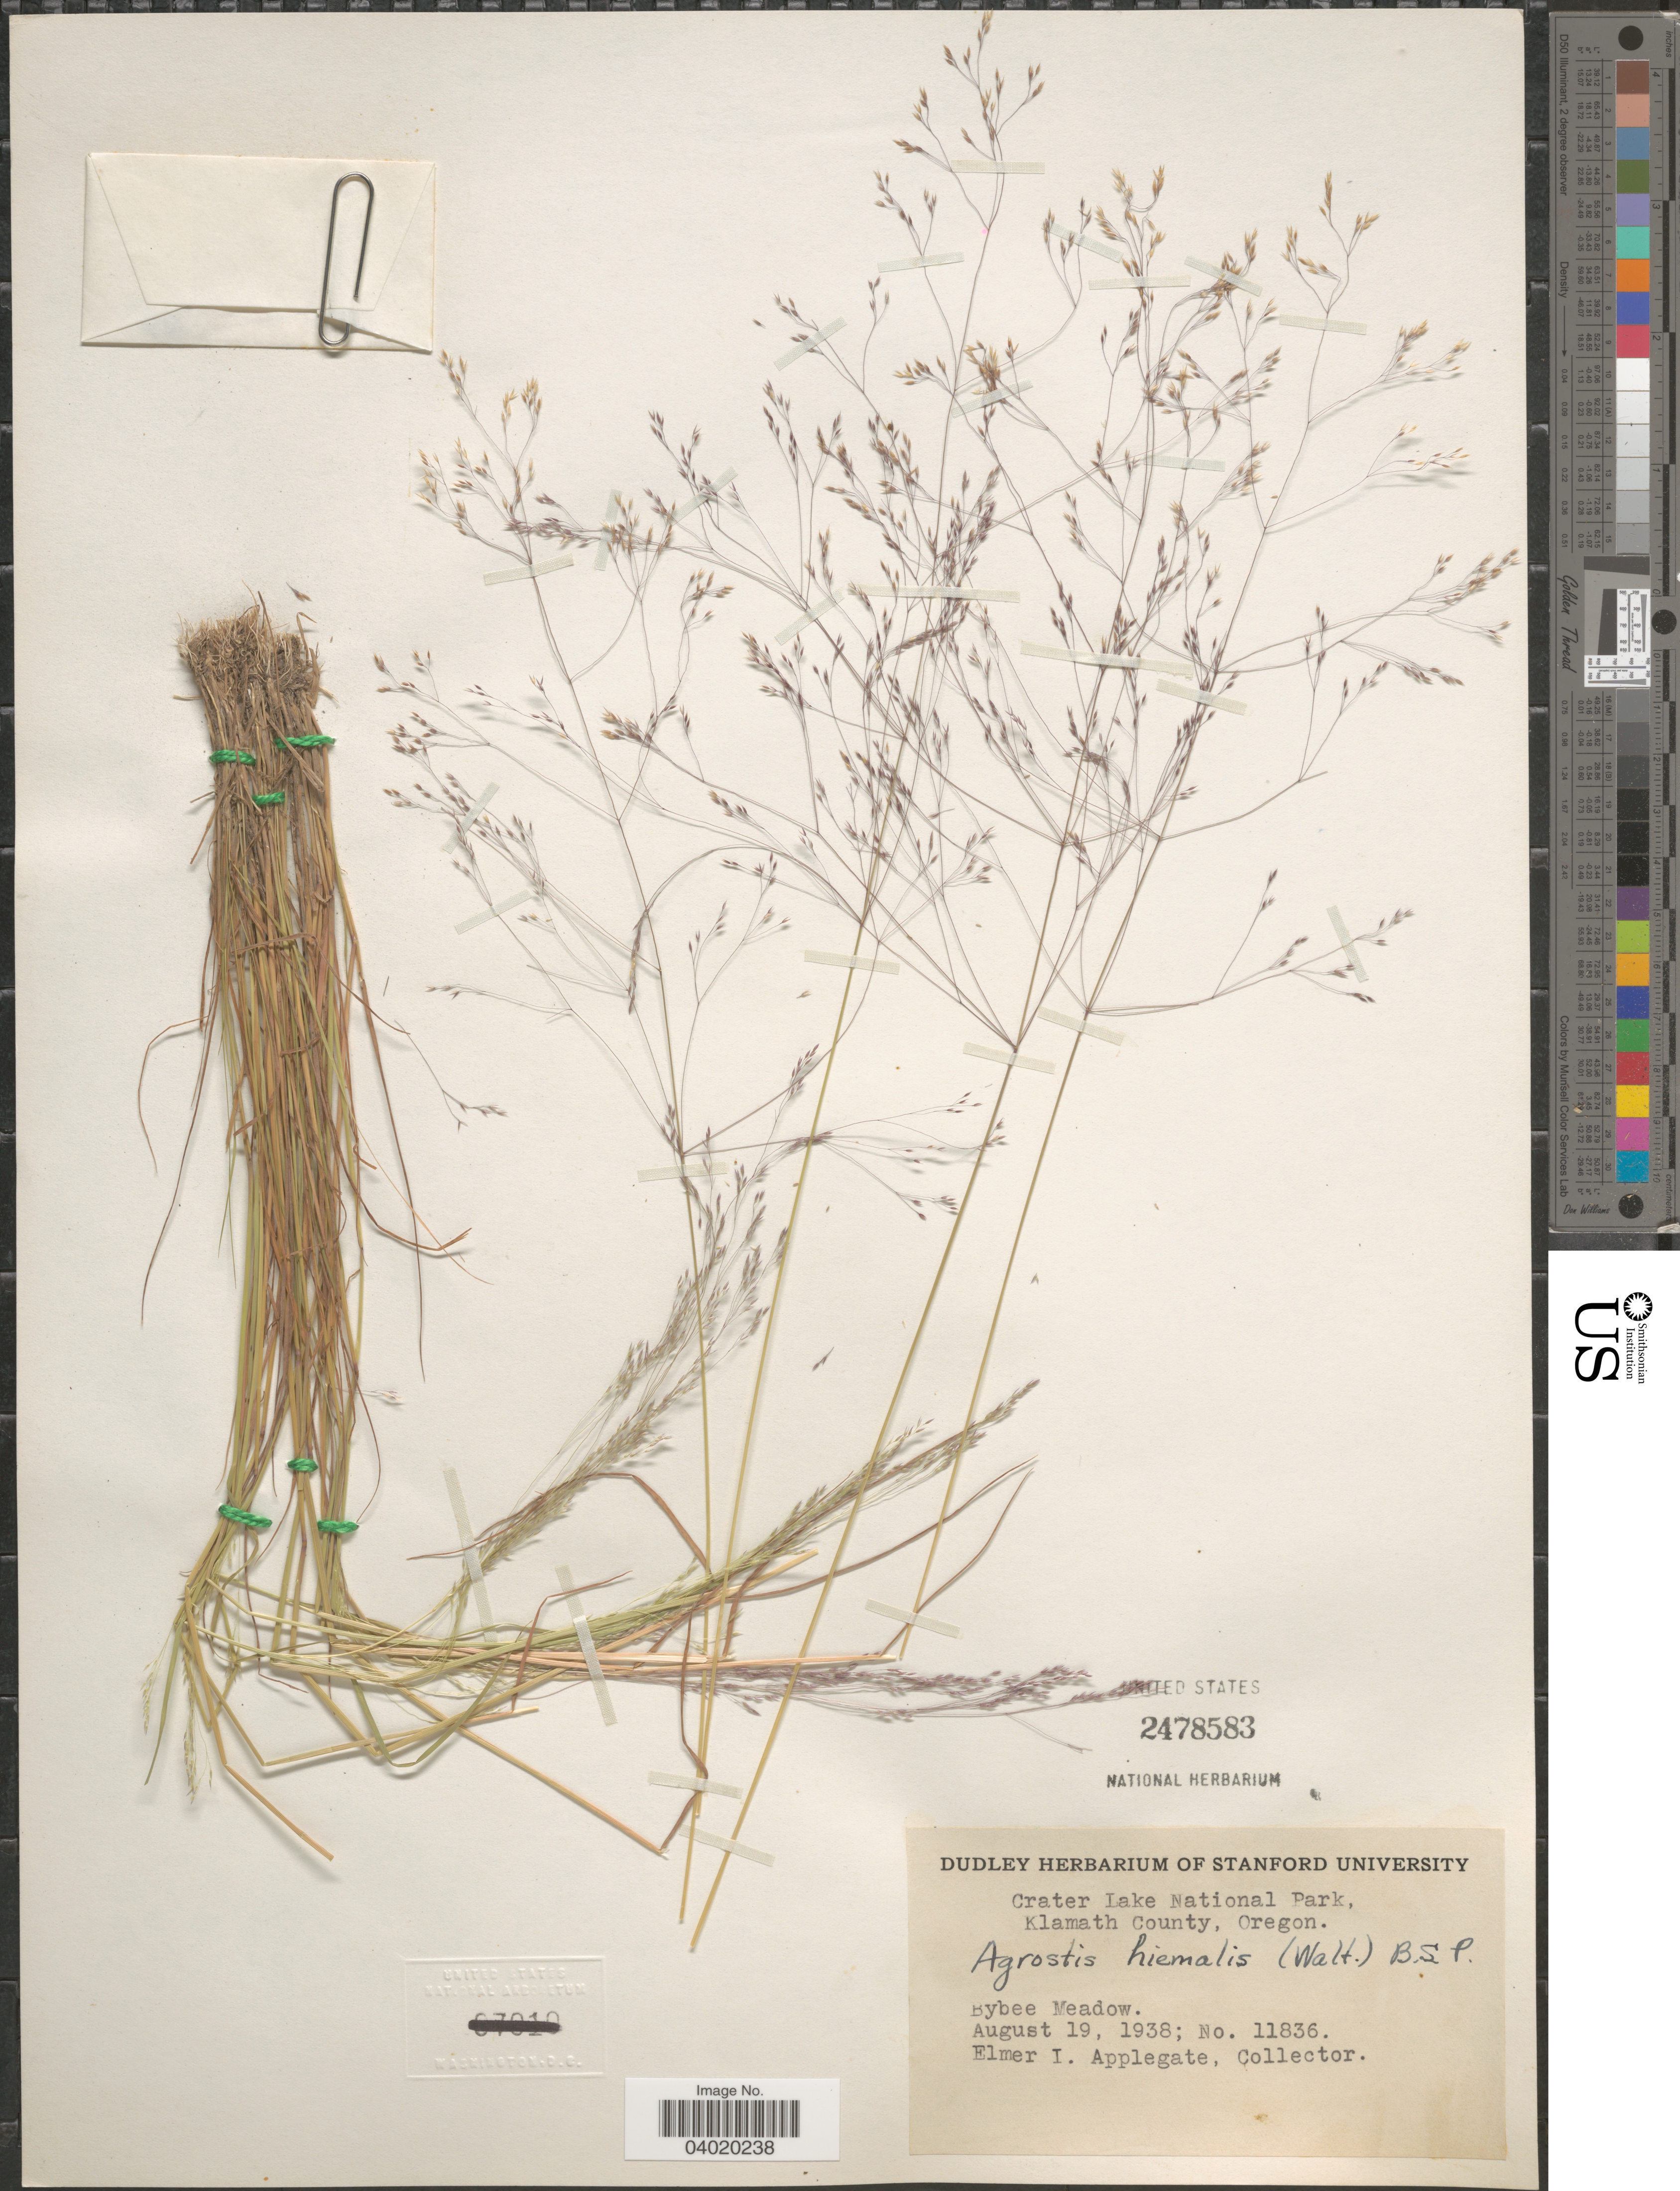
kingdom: Plantae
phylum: Tracheophyta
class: Liliopsida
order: Poales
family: Poaceae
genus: Agrostis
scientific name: Agrostis hyemalis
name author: (Walter) Britton et al.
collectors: E. I. Applegate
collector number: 11836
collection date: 1938-08-19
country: United States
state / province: Oregon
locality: Crater Lake National Park. Klamath County. Bybee Meadow.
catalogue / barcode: US 2478583